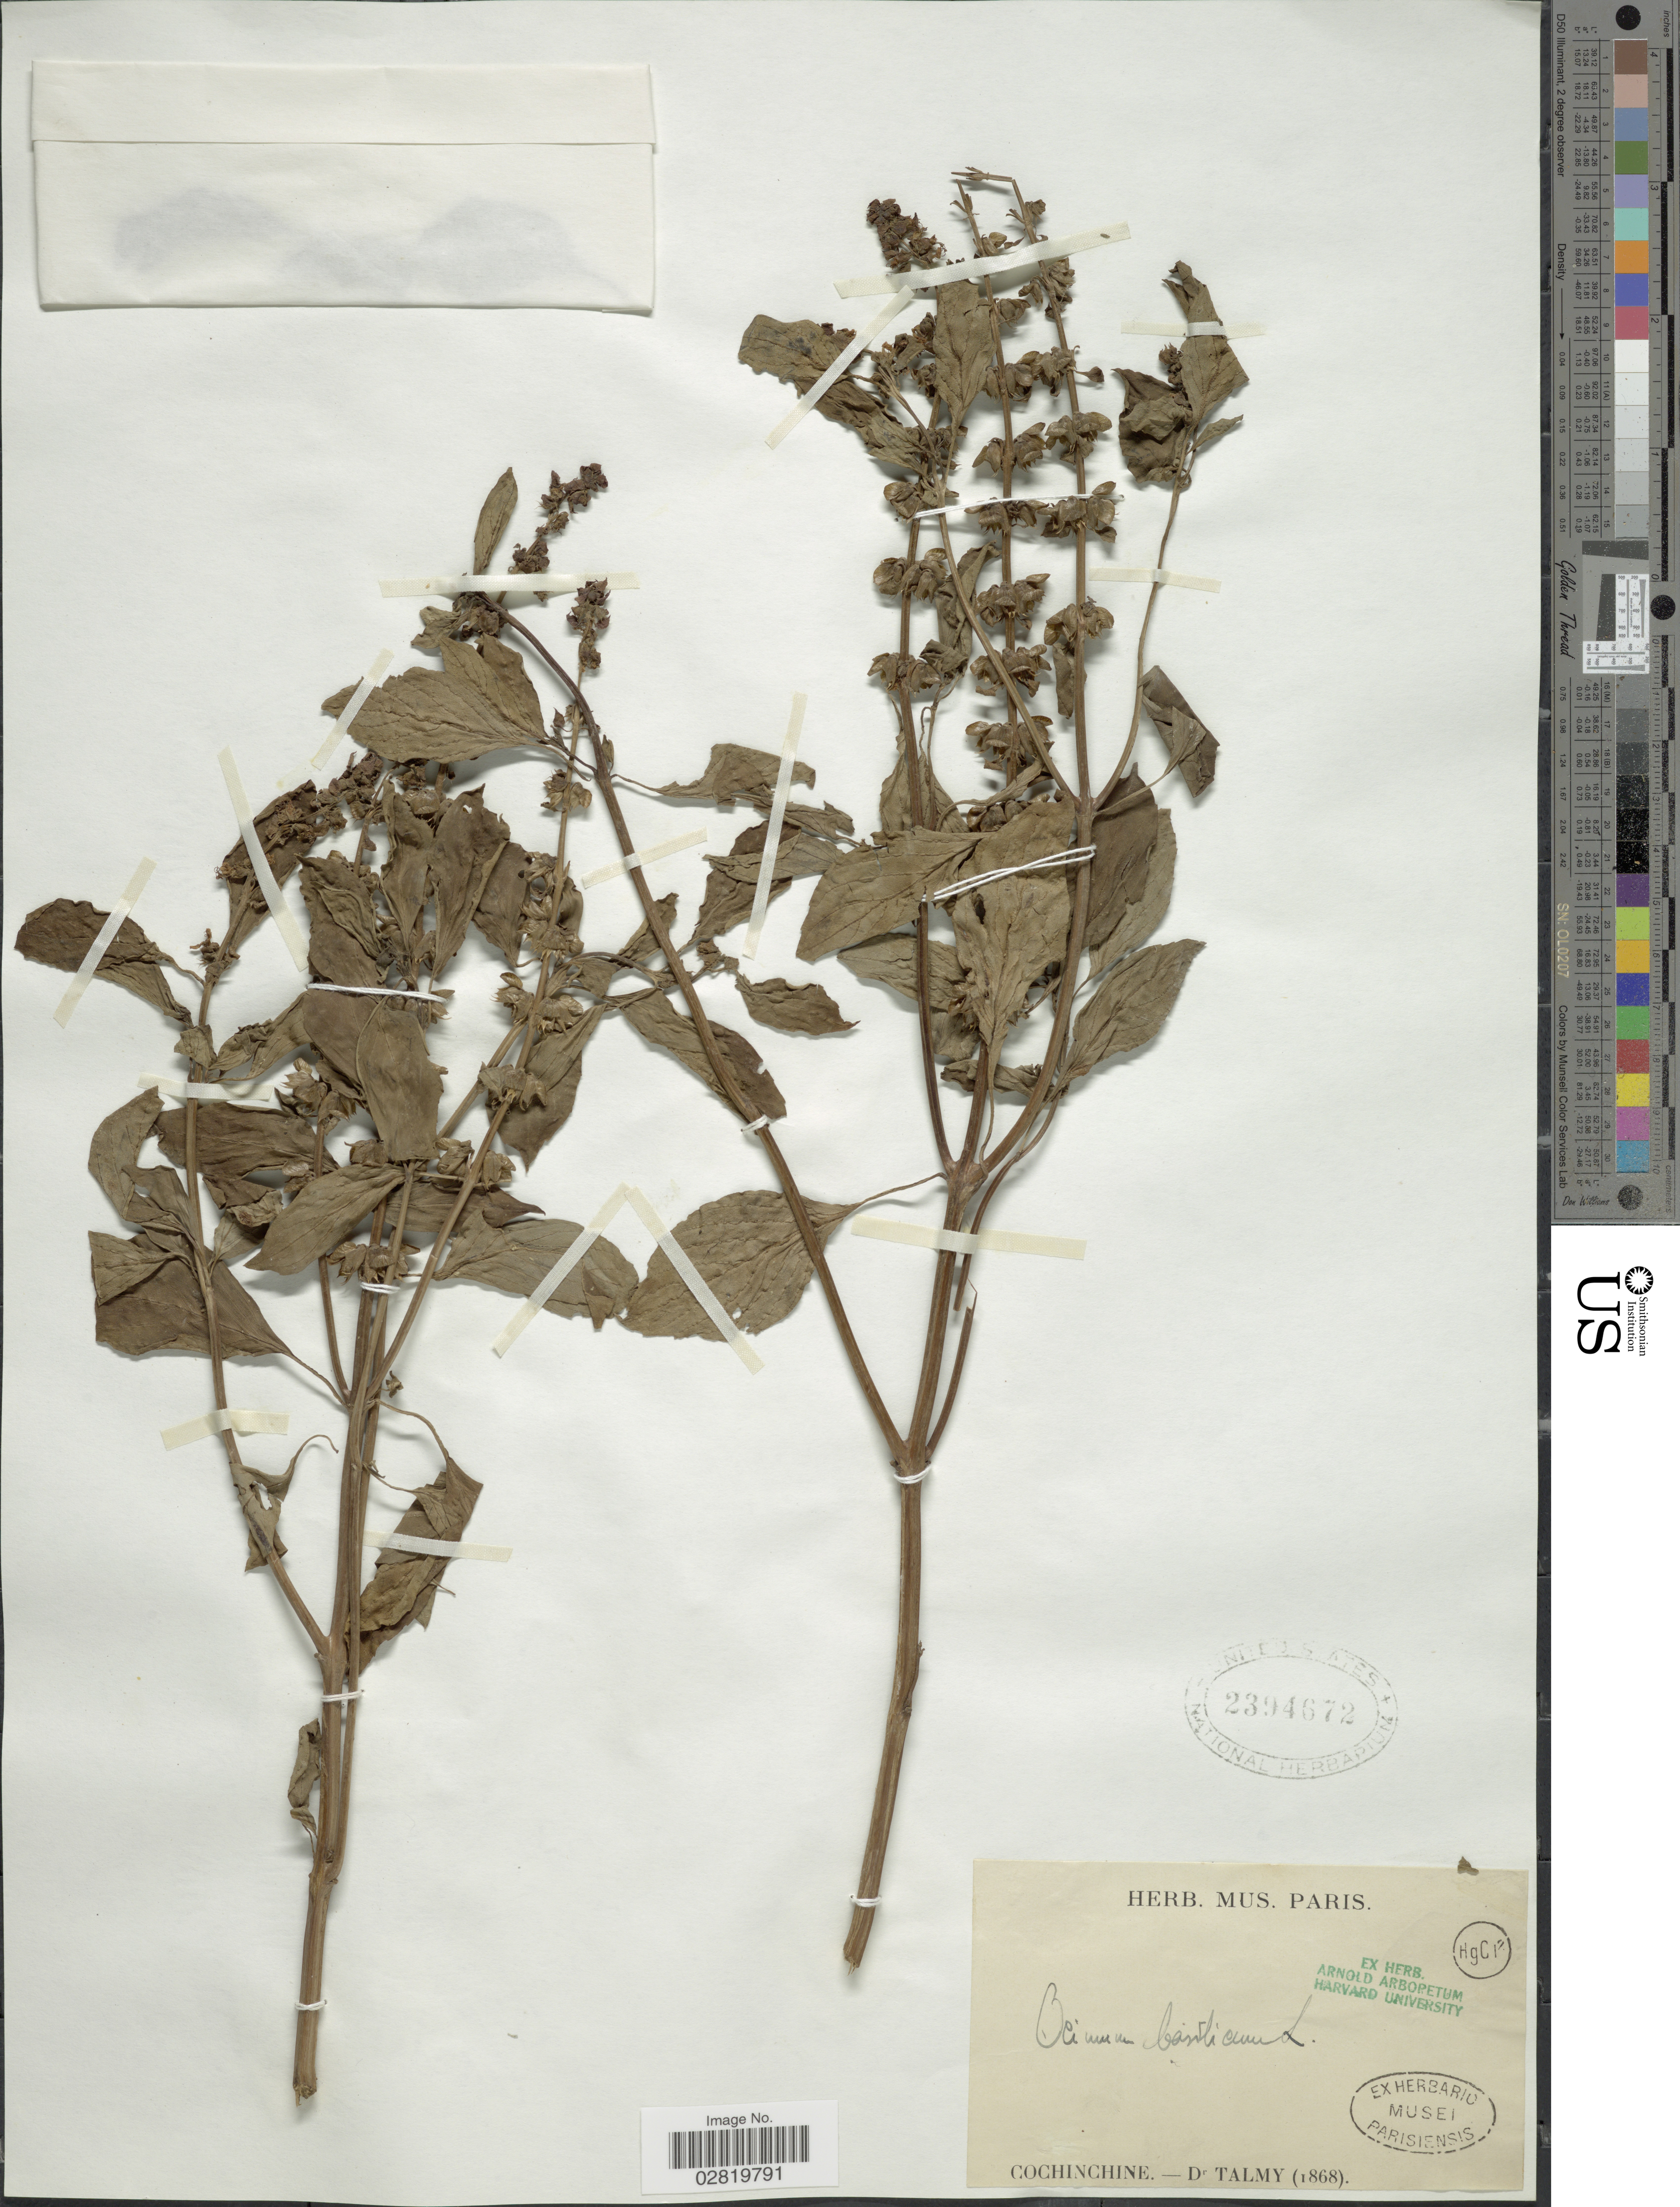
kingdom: Plantae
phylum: Tracheophyta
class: Magnoliopsida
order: Lamiales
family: Lamiaceae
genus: Ocimum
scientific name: Ocimum basilicum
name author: L.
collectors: -. Talmy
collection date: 1868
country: Vietnam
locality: Cochinchine.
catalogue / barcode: US 2394672